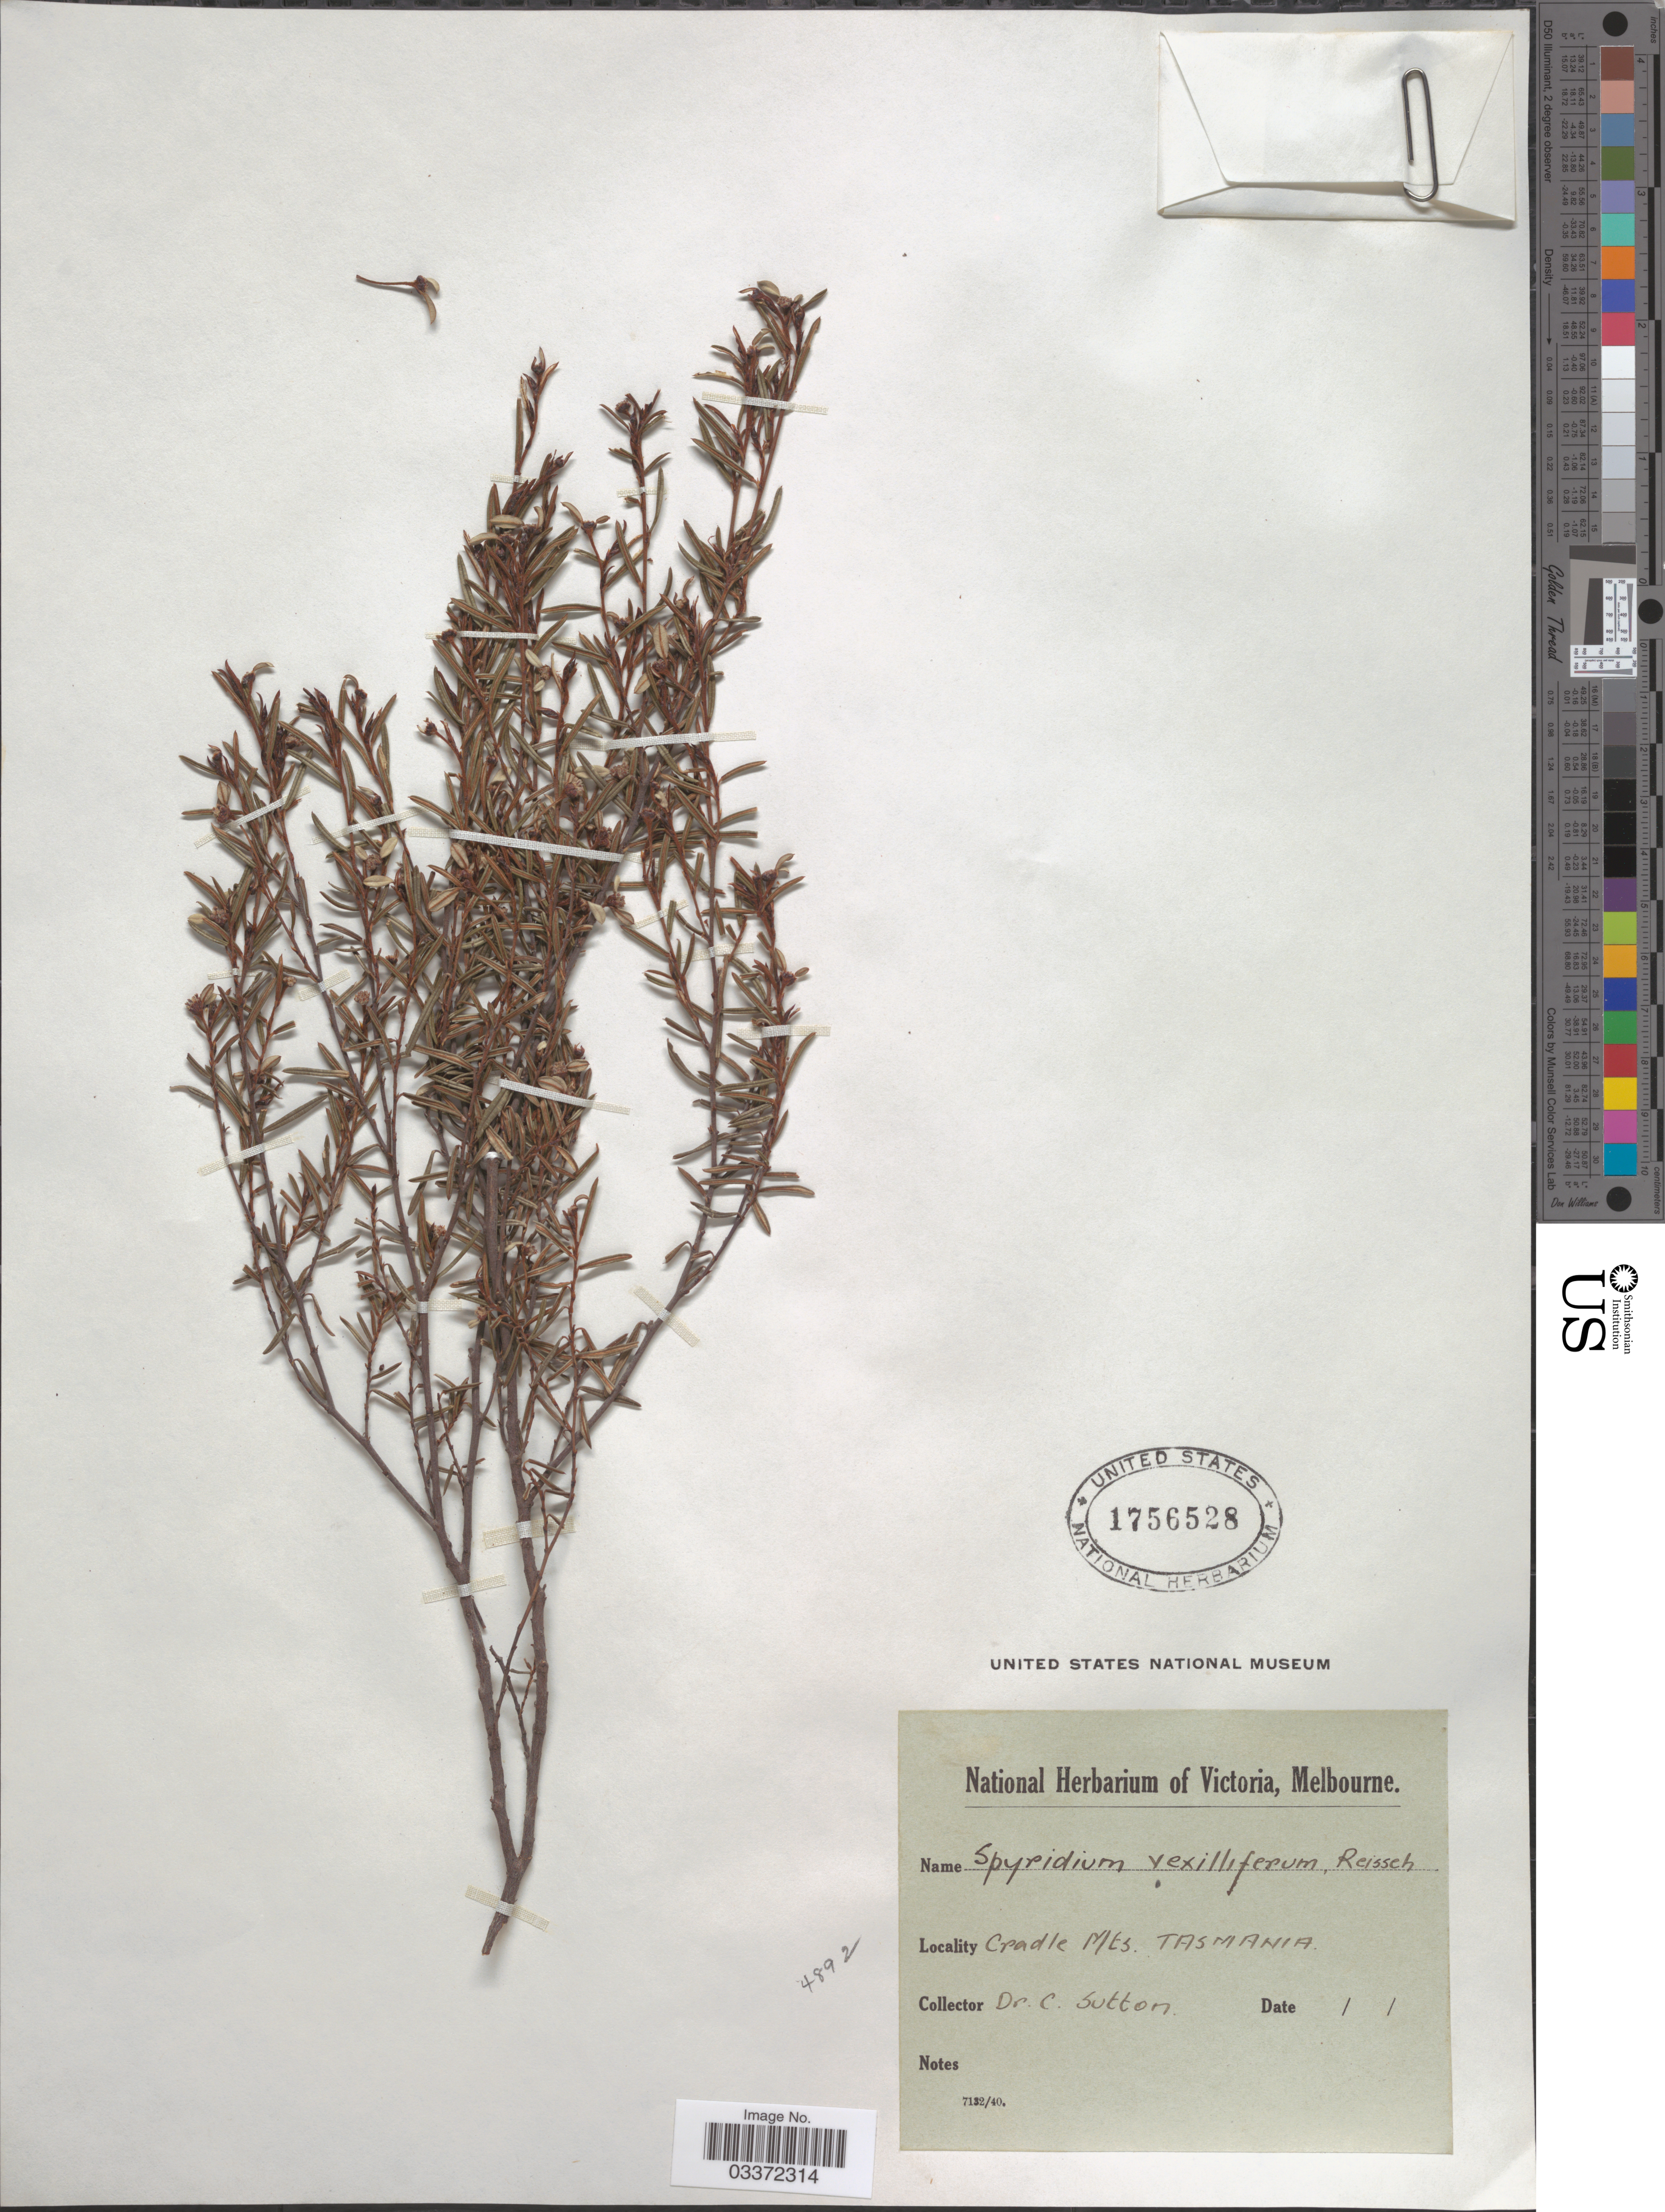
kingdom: Plantae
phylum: Tracheophyta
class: Magnoliopsida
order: Rosales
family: Rhamnaceae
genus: Spyridium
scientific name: Spyridium vexilliferum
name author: Reissek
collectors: C. Sutton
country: Australia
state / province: Tasmania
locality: Cradle Mts.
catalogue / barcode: US 1756528